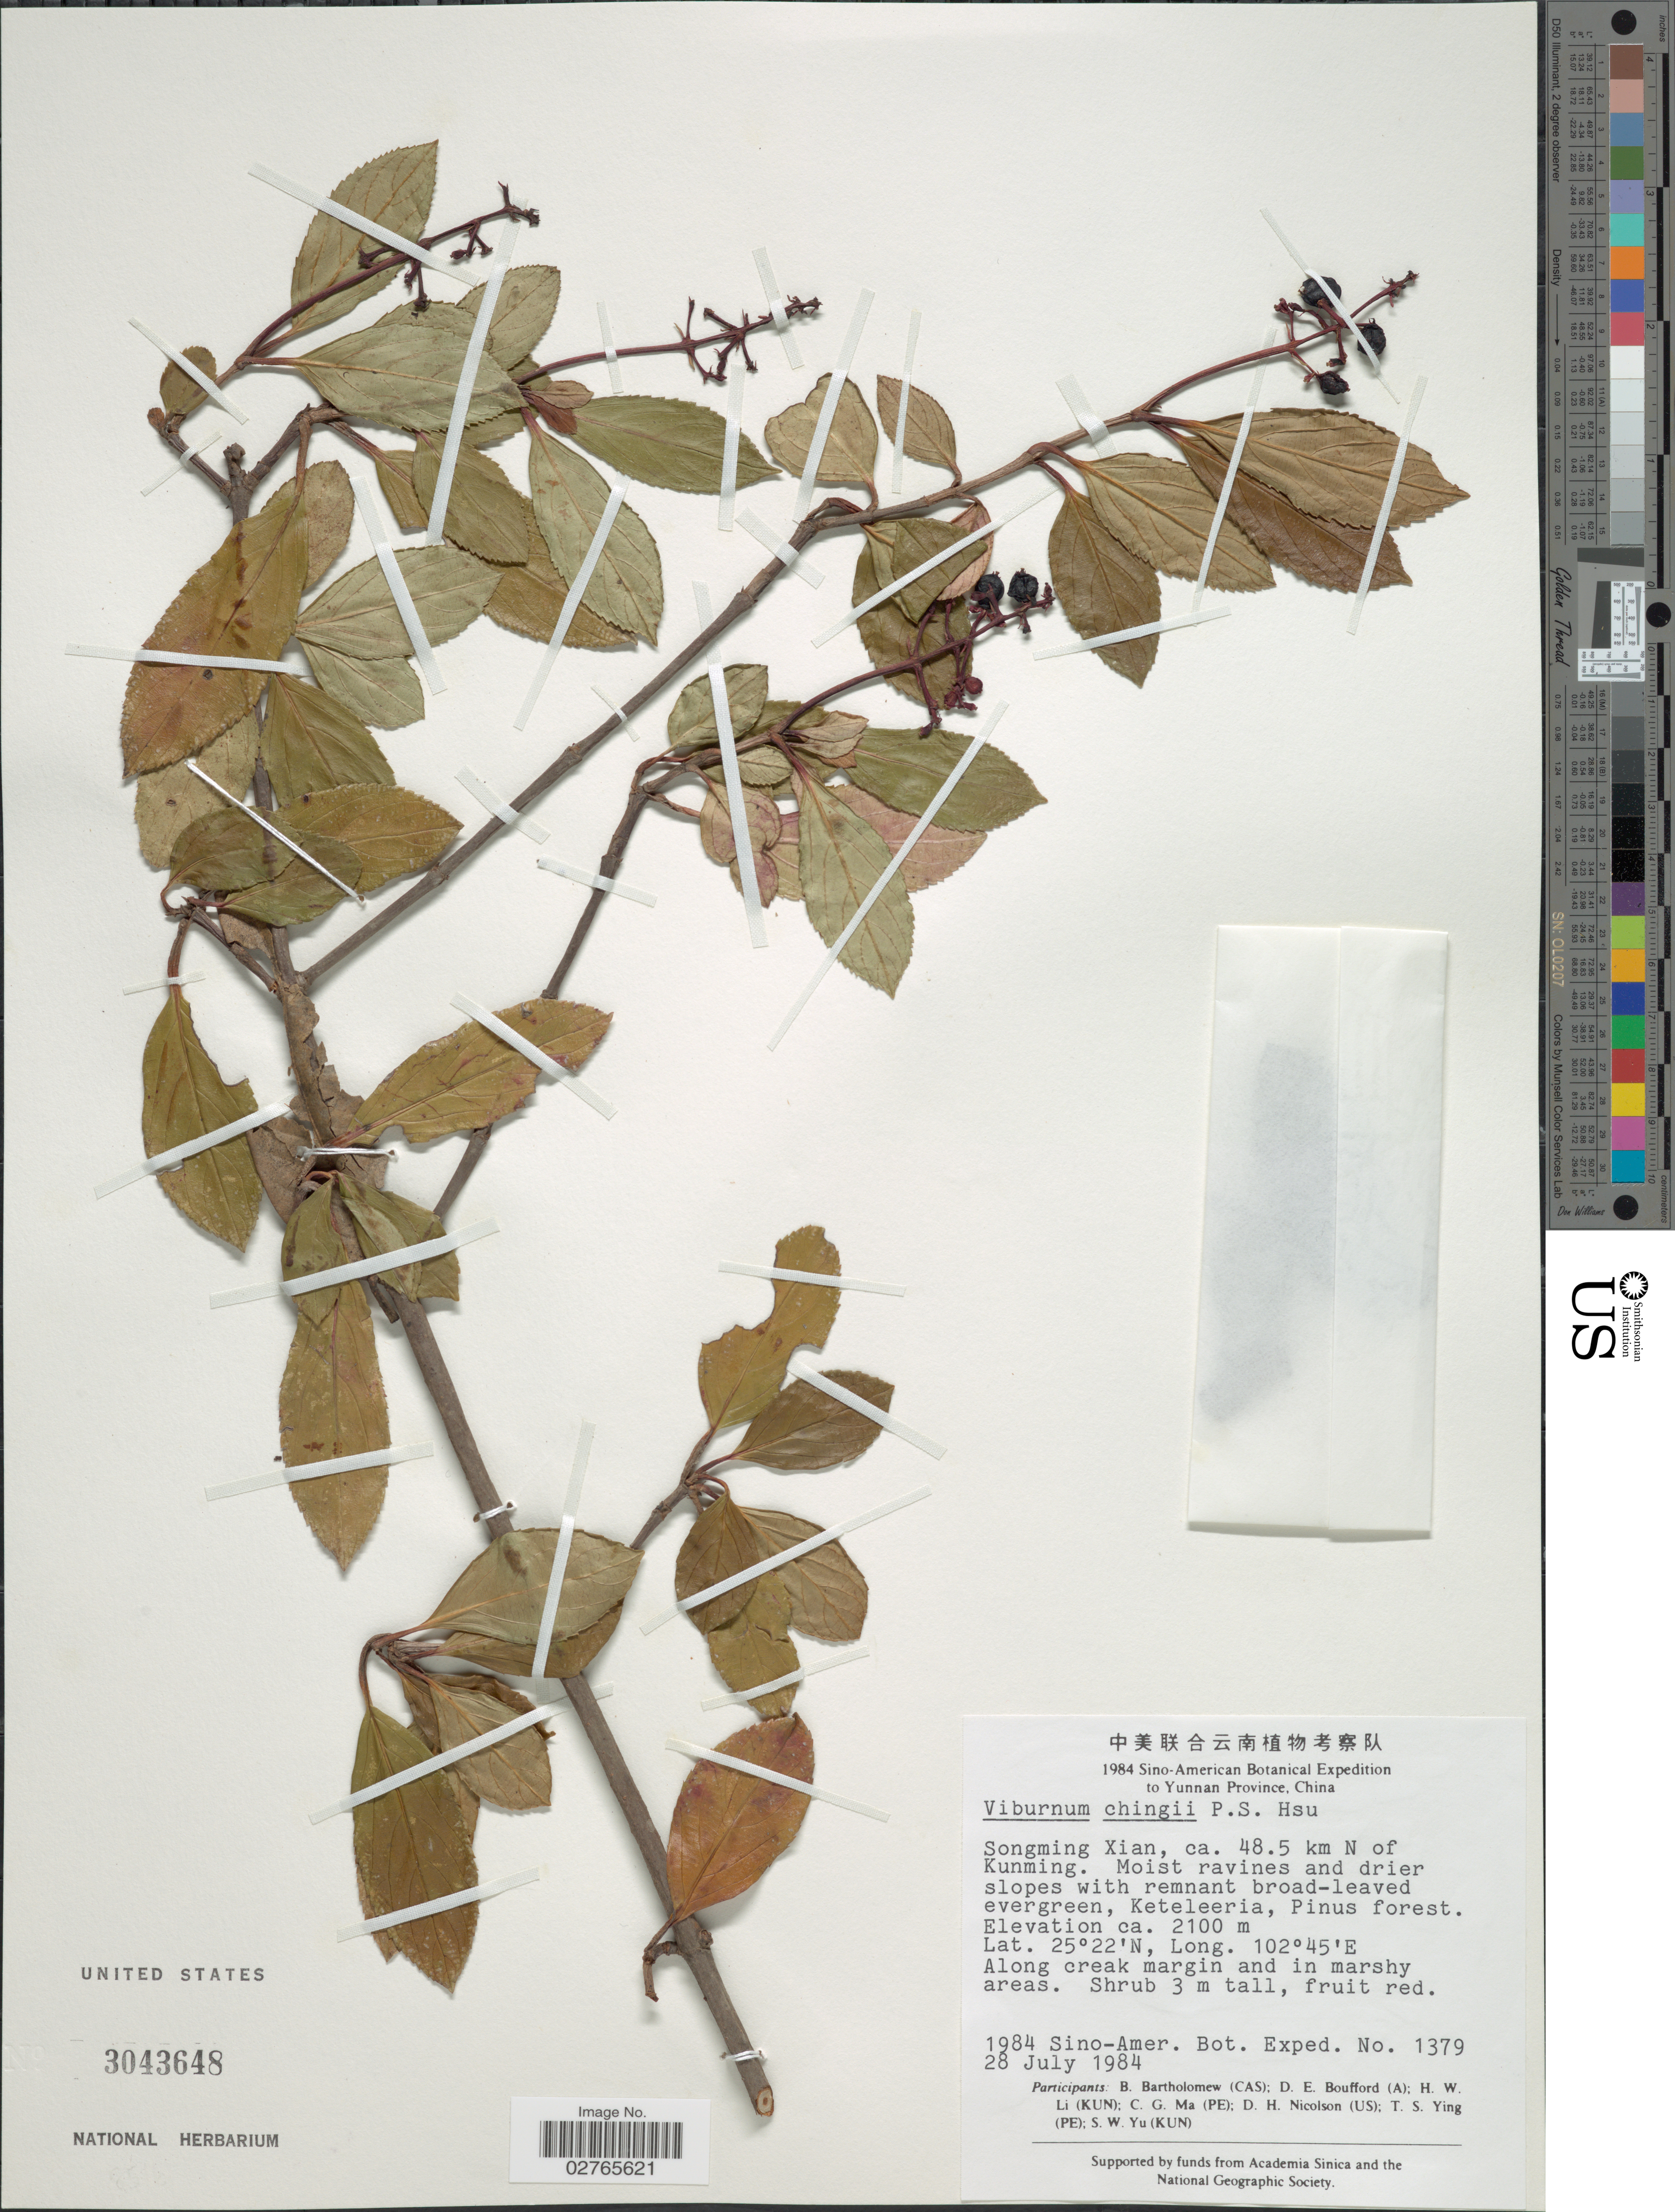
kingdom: Plantae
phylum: Tracheophyta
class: Magnoliopsida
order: Dipsacales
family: Viburnaceae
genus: Viburnum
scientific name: Viburnum chingii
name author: P.S. Hsu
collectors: Sino-Amer. Bot. Exped. 1984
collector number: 1379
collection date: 1984-07-28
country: China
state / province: Yunnan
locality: Yunnan Province. Songming Xian, ca. 48.5 km N of Kunming.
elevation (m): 2100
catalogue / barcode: US 3043648